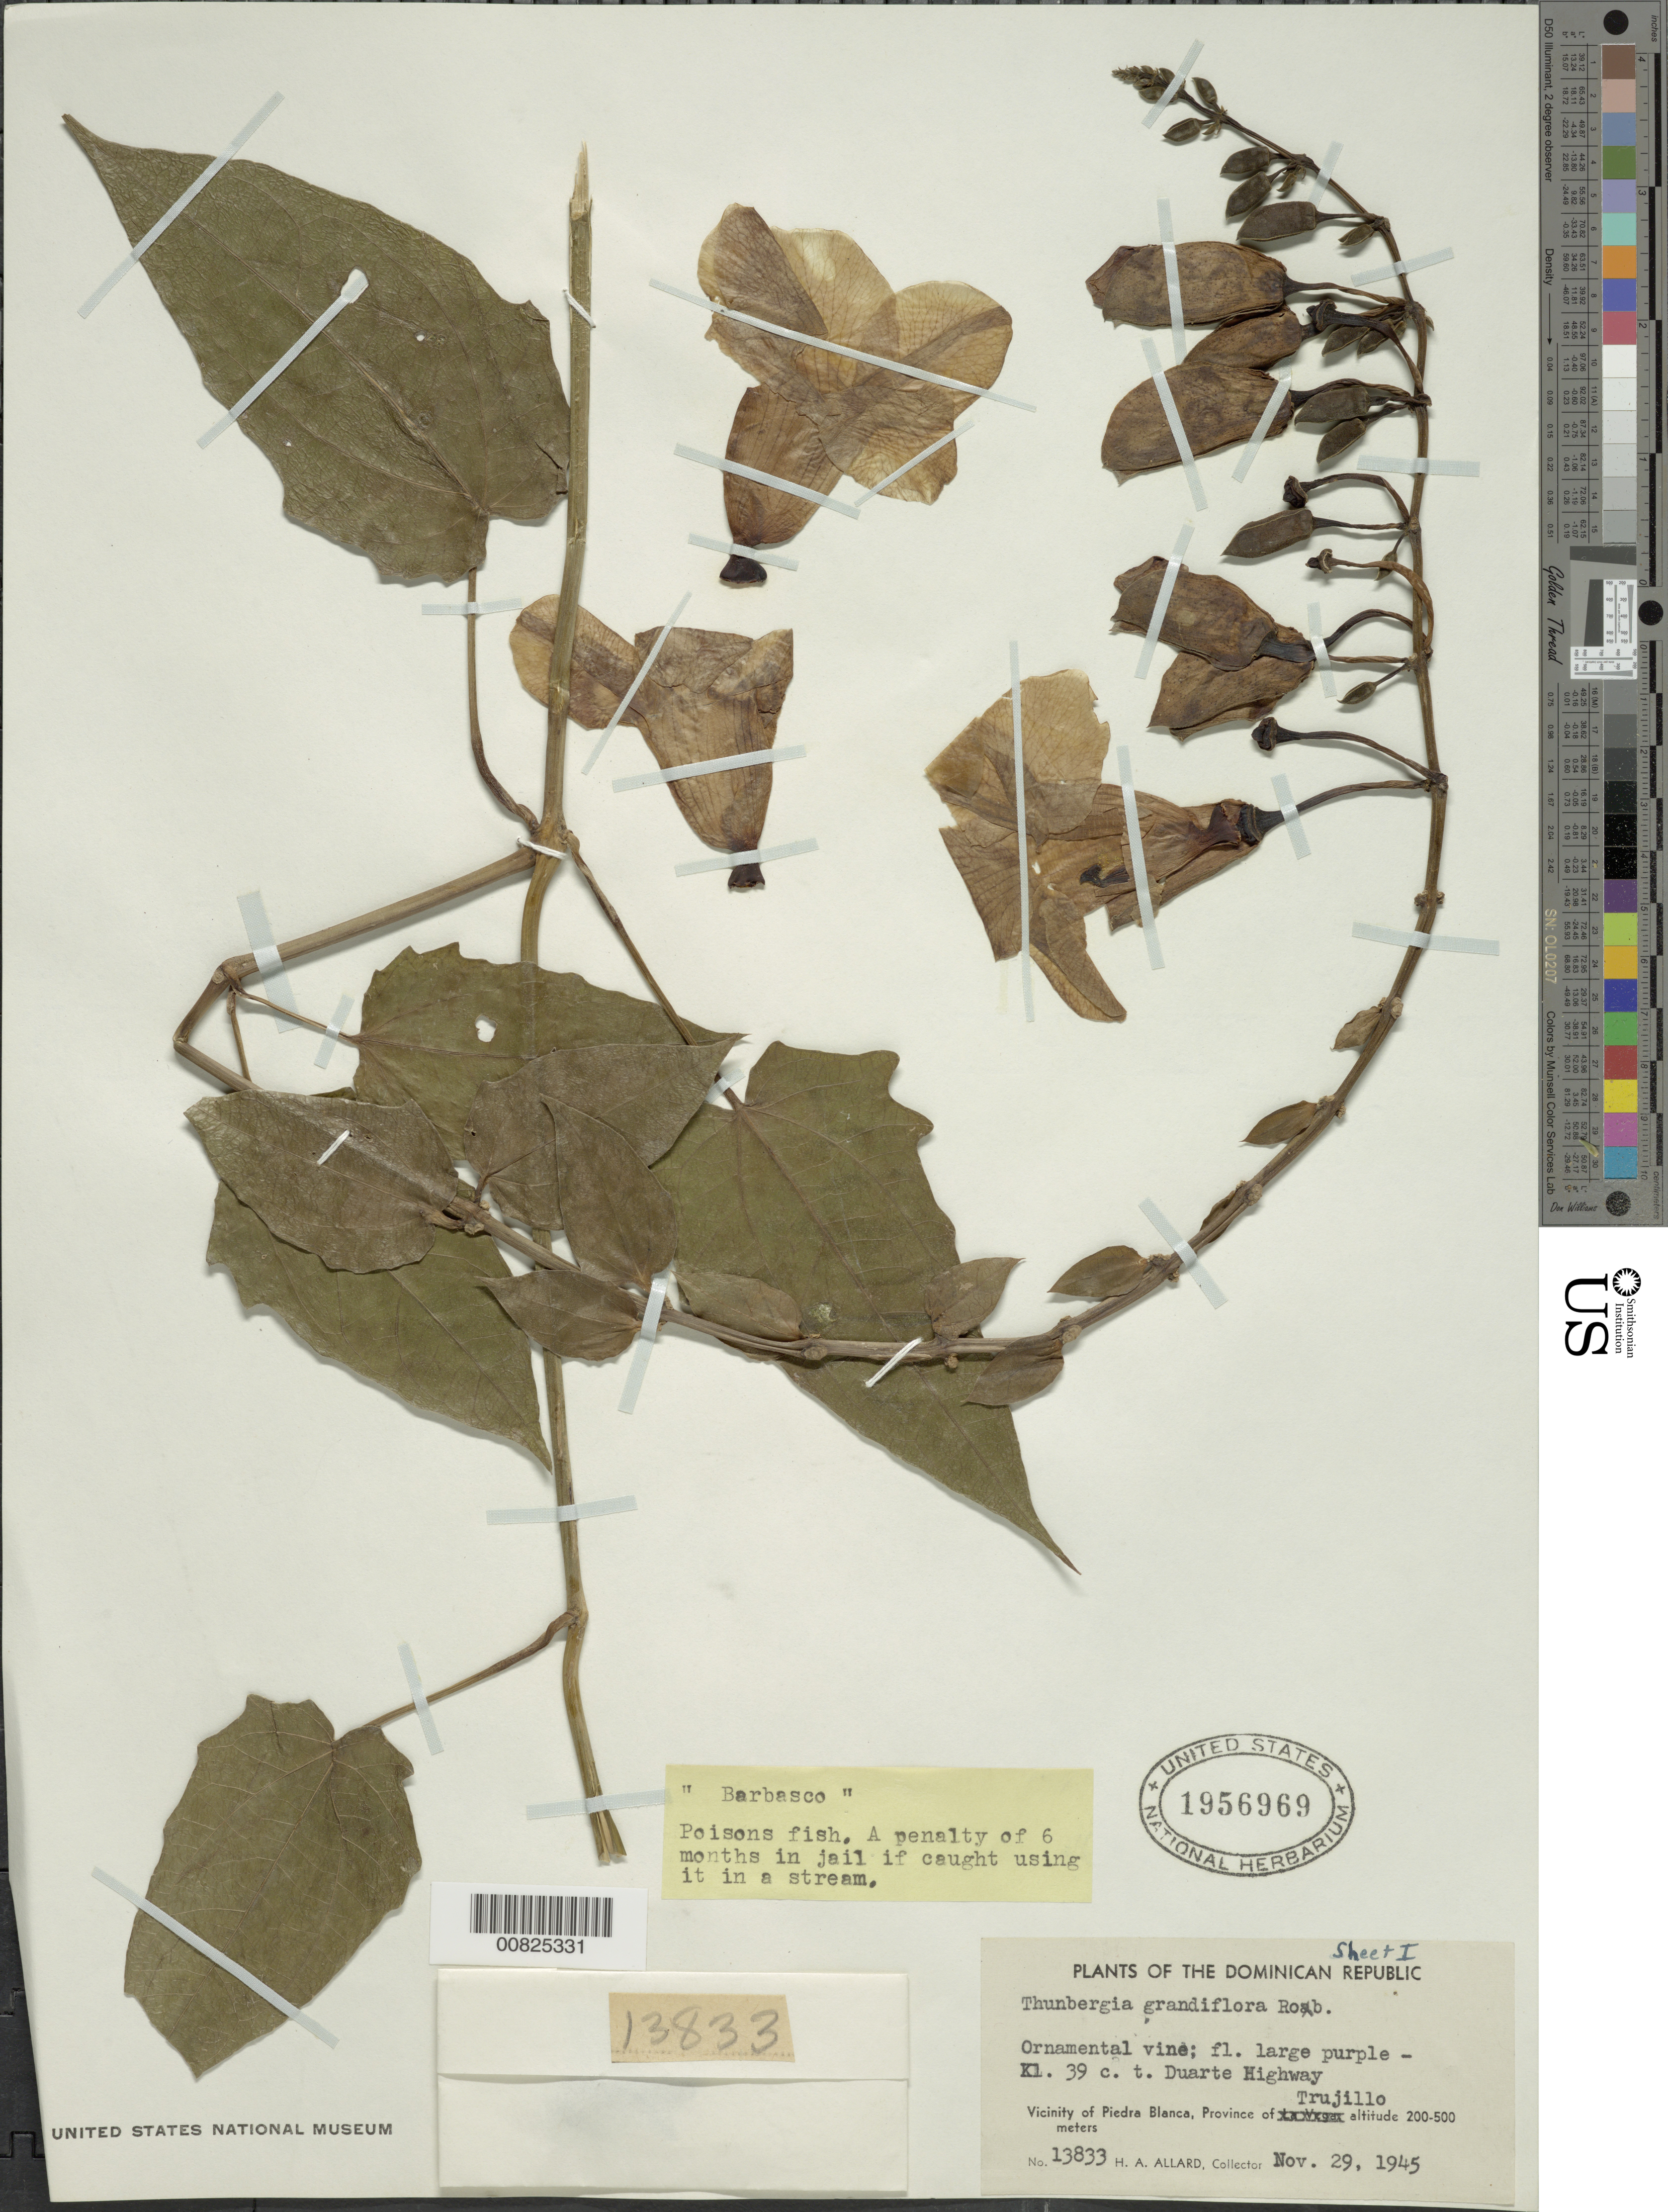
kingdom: Plantae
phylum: Tracheophyta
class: Magnoliopsida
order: Lamiales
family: Acanthaceae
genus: Thunbergia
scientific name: Thunbergia grandiflora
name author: Roxb.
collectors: H. A. Allard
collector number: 13833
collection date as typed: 29 Nov 1945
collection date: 1945-11-29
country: Dominican Republic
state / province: San Cristobal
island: Hispaniola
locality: Vicinity of Piedra Blanca, Kl. 39 ct Duarte Highway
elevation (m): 200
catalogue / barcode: US 1956969